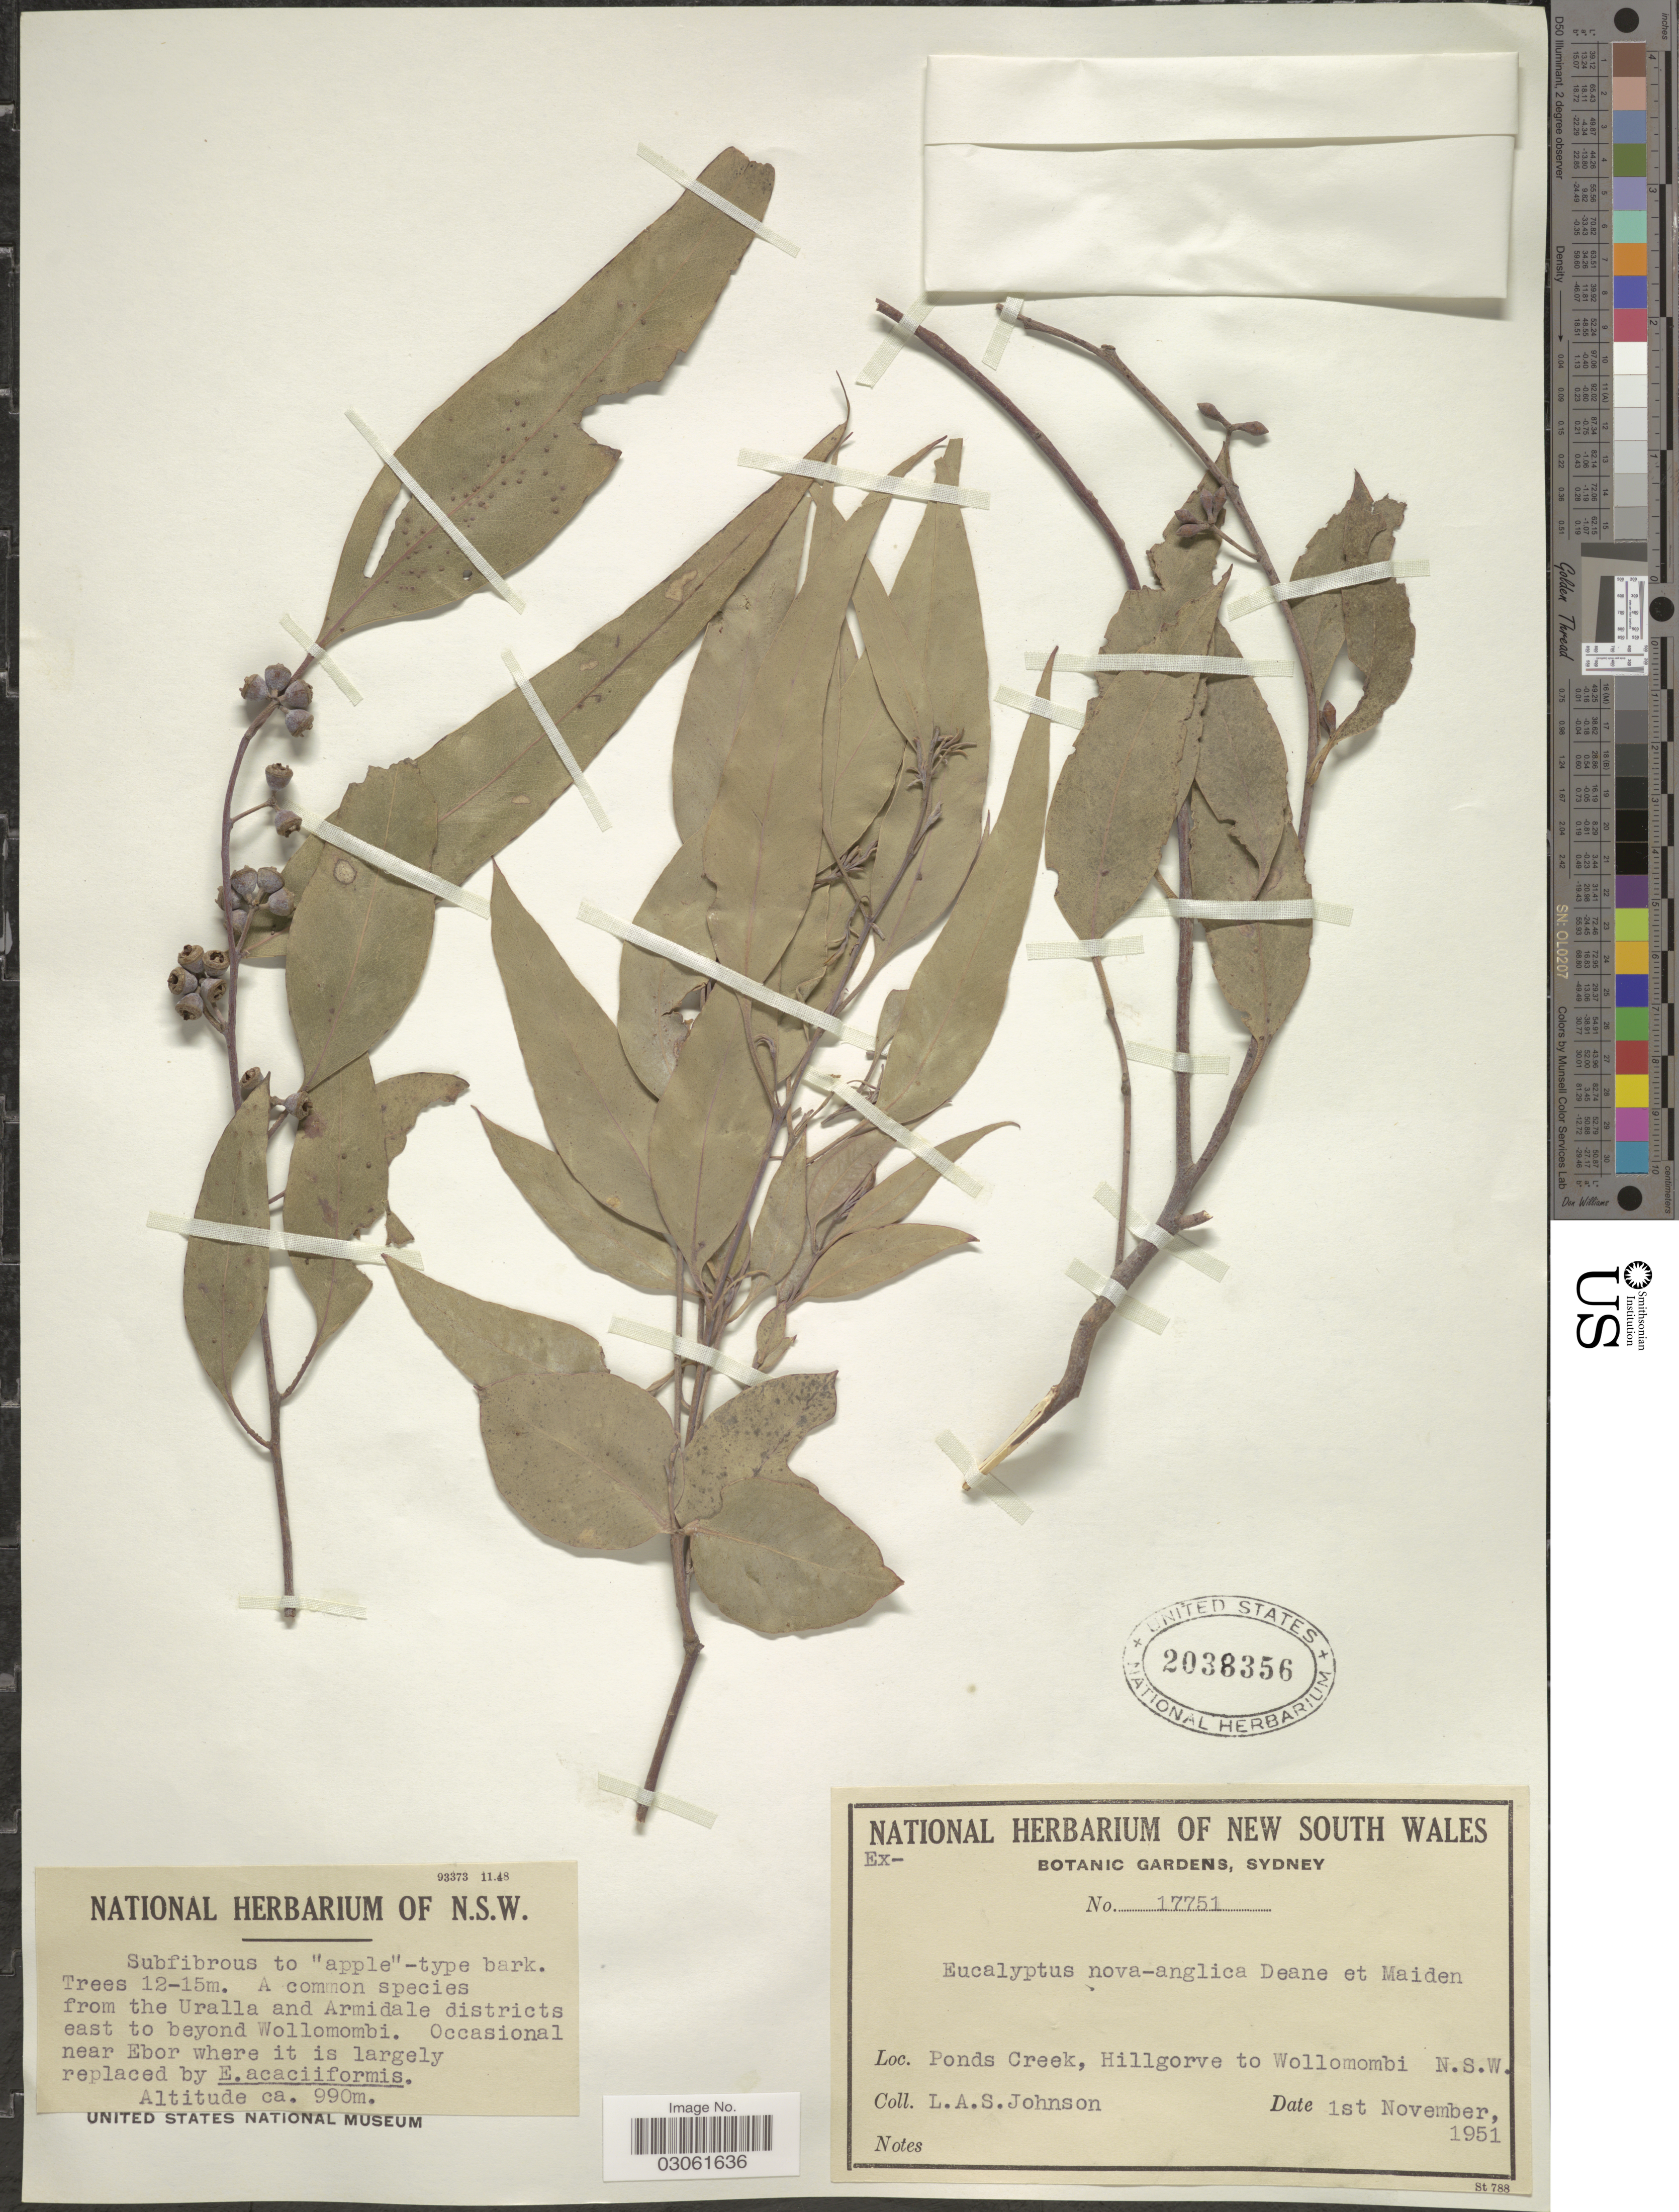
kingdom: Plantae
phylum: Tracheophyta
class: Magnoliopsida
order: Myrtales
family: Myrtaceae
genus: Eucalyptus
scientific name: Eucalyptus nova-angelica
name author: H. Deane & Maiden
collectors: L. A. S. Johnson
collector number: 17751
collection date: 1951-11-01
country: Australia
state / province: New South Wales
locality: Ponds Creek, Hillgorve to Wollomombi.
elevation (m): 990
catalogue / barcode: US 2038356